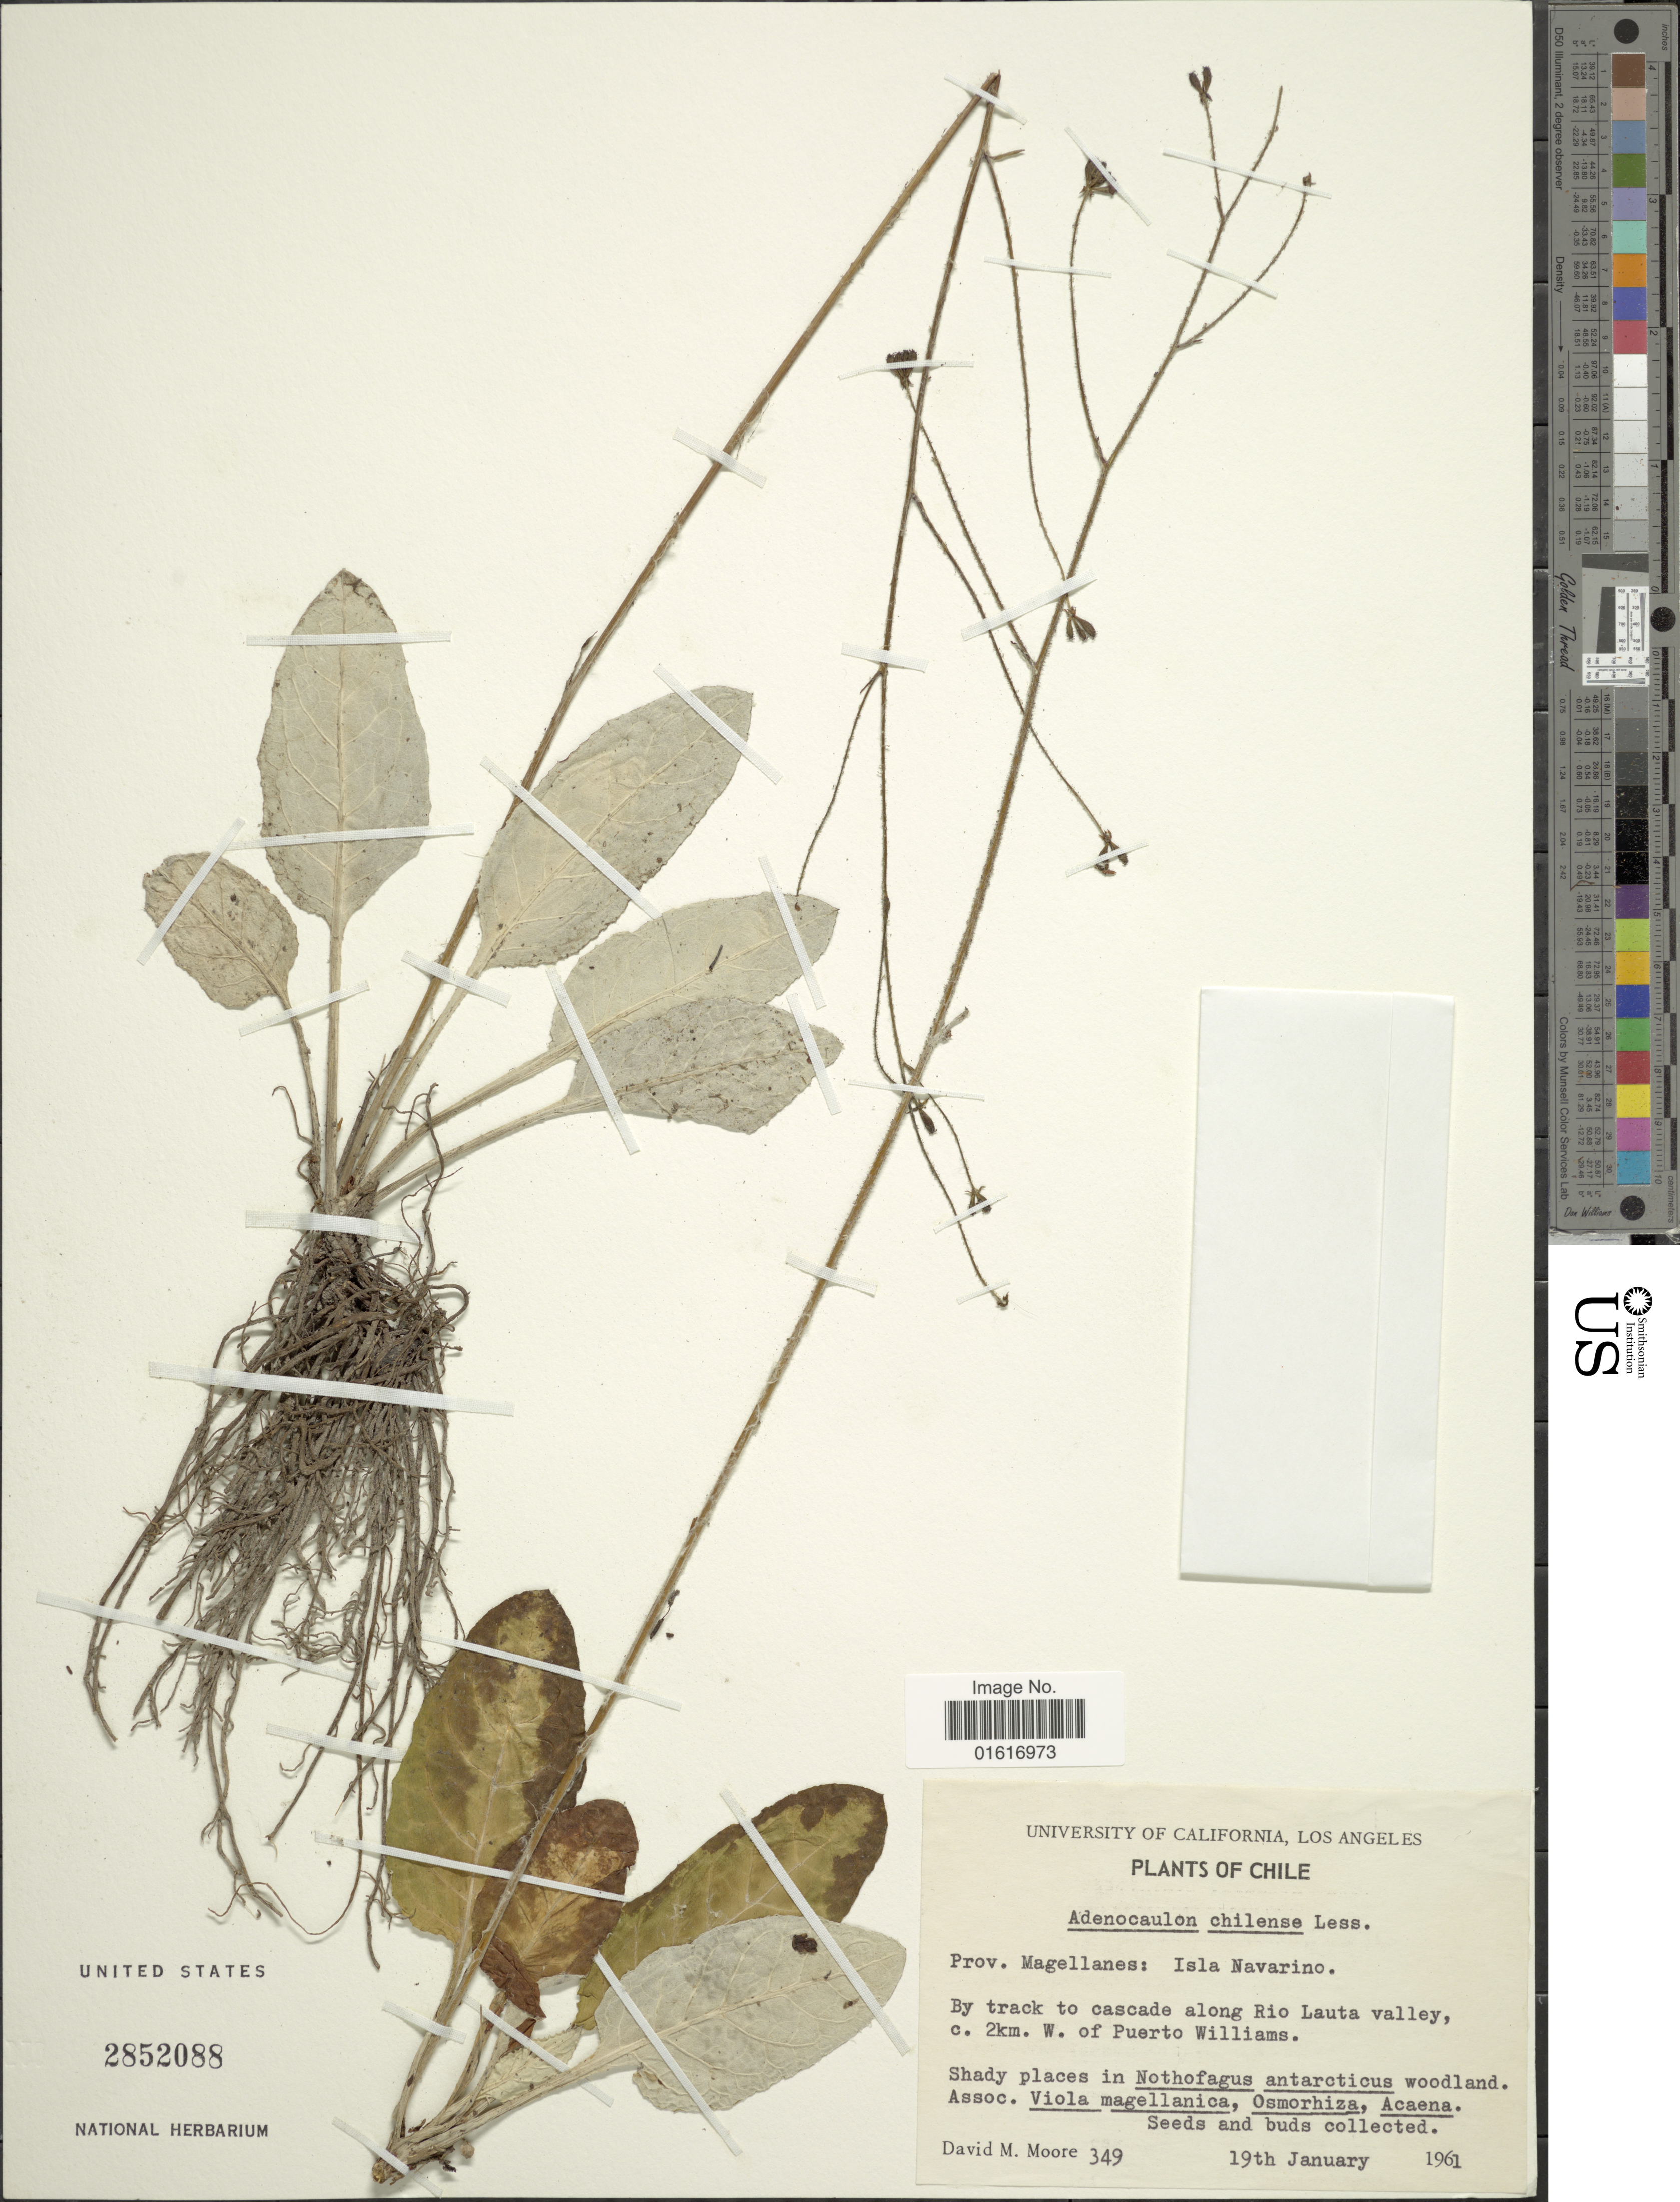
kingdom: Plantae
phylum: Tracheophyta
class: Magnoliopsida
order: Asterales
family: Asteraceae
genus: Adenocaulon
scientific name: Adenocaulon chilense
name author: Less.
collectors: D. Moore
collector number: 349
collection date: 1961-01-19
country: Chile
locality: Prov. Magellanes: Isla Navarino, By track to cascade along Rio Lauta valley, c. 2km. W. of Puerto Williams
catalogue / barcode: US 2852088